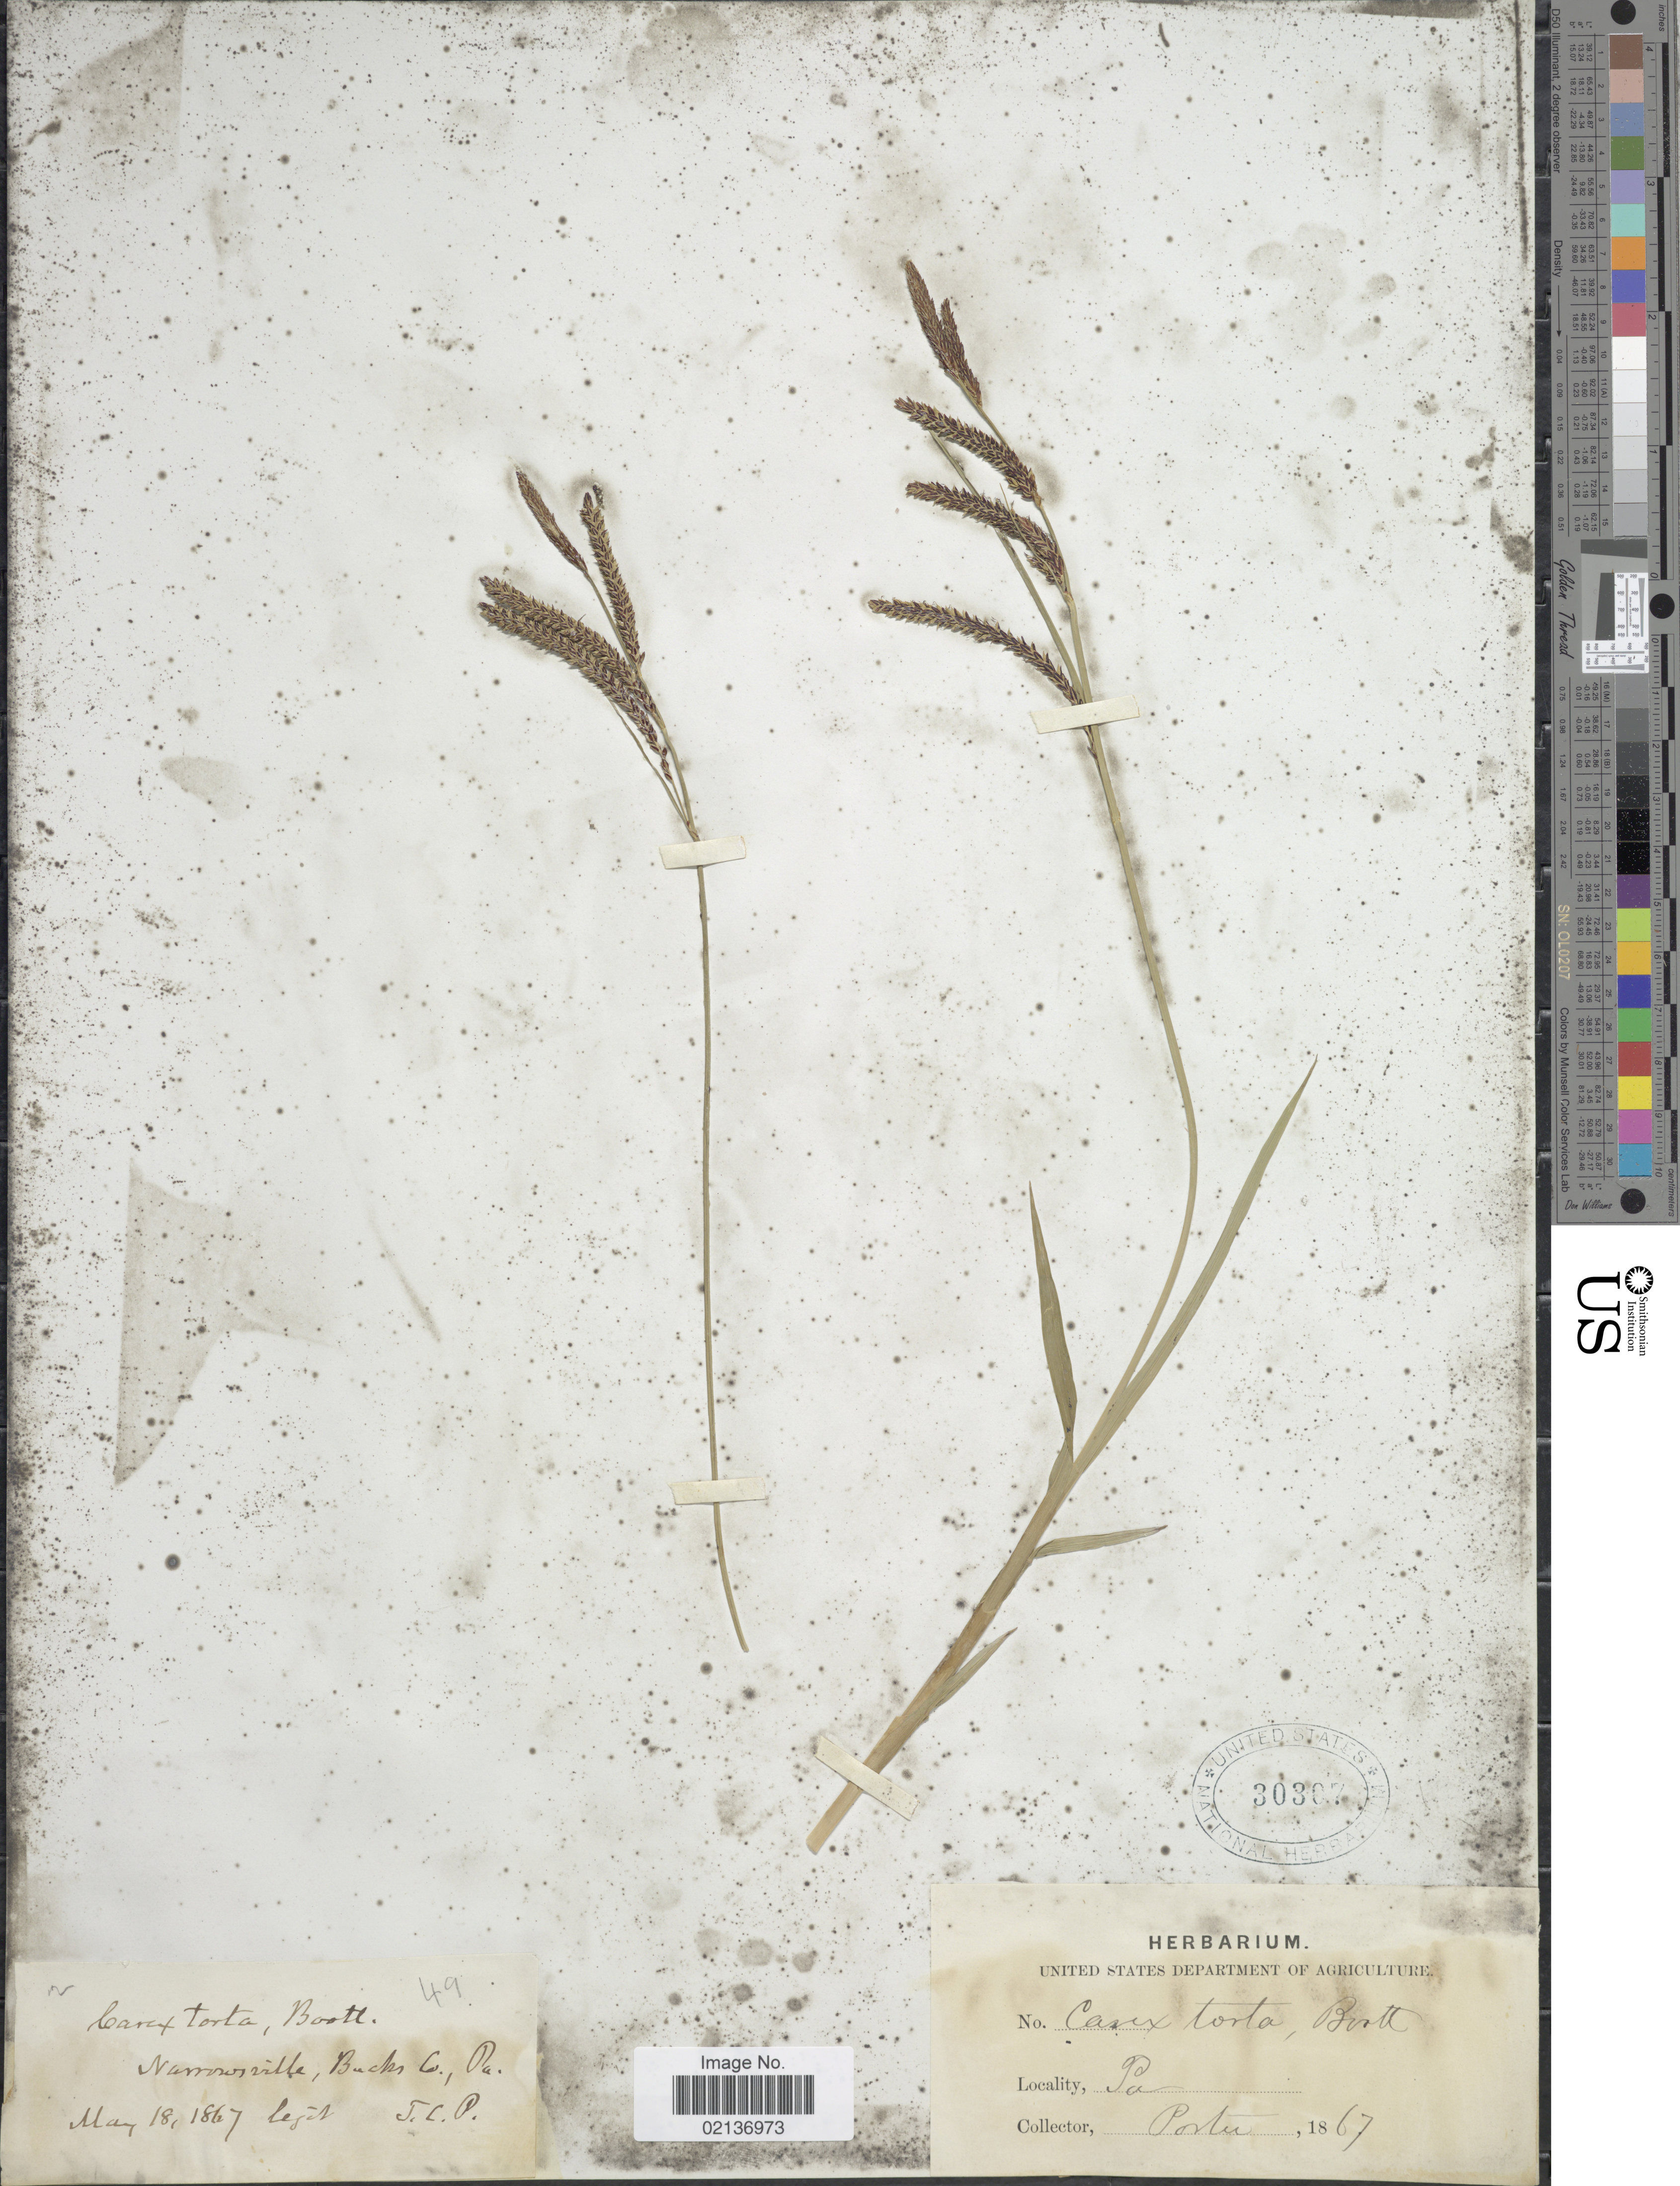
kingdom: Plantae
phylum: Tracheophyta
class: Liliopsida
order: Poales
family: Cyperaceae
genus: Carex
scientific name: Carex torta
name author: Boott ex Tuck.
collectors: T. Porter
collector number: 49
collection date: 1867-05-18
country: United States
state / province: Pennsylvania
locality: Narrowville, Bucks Co, Pa.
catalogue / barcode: US 30307